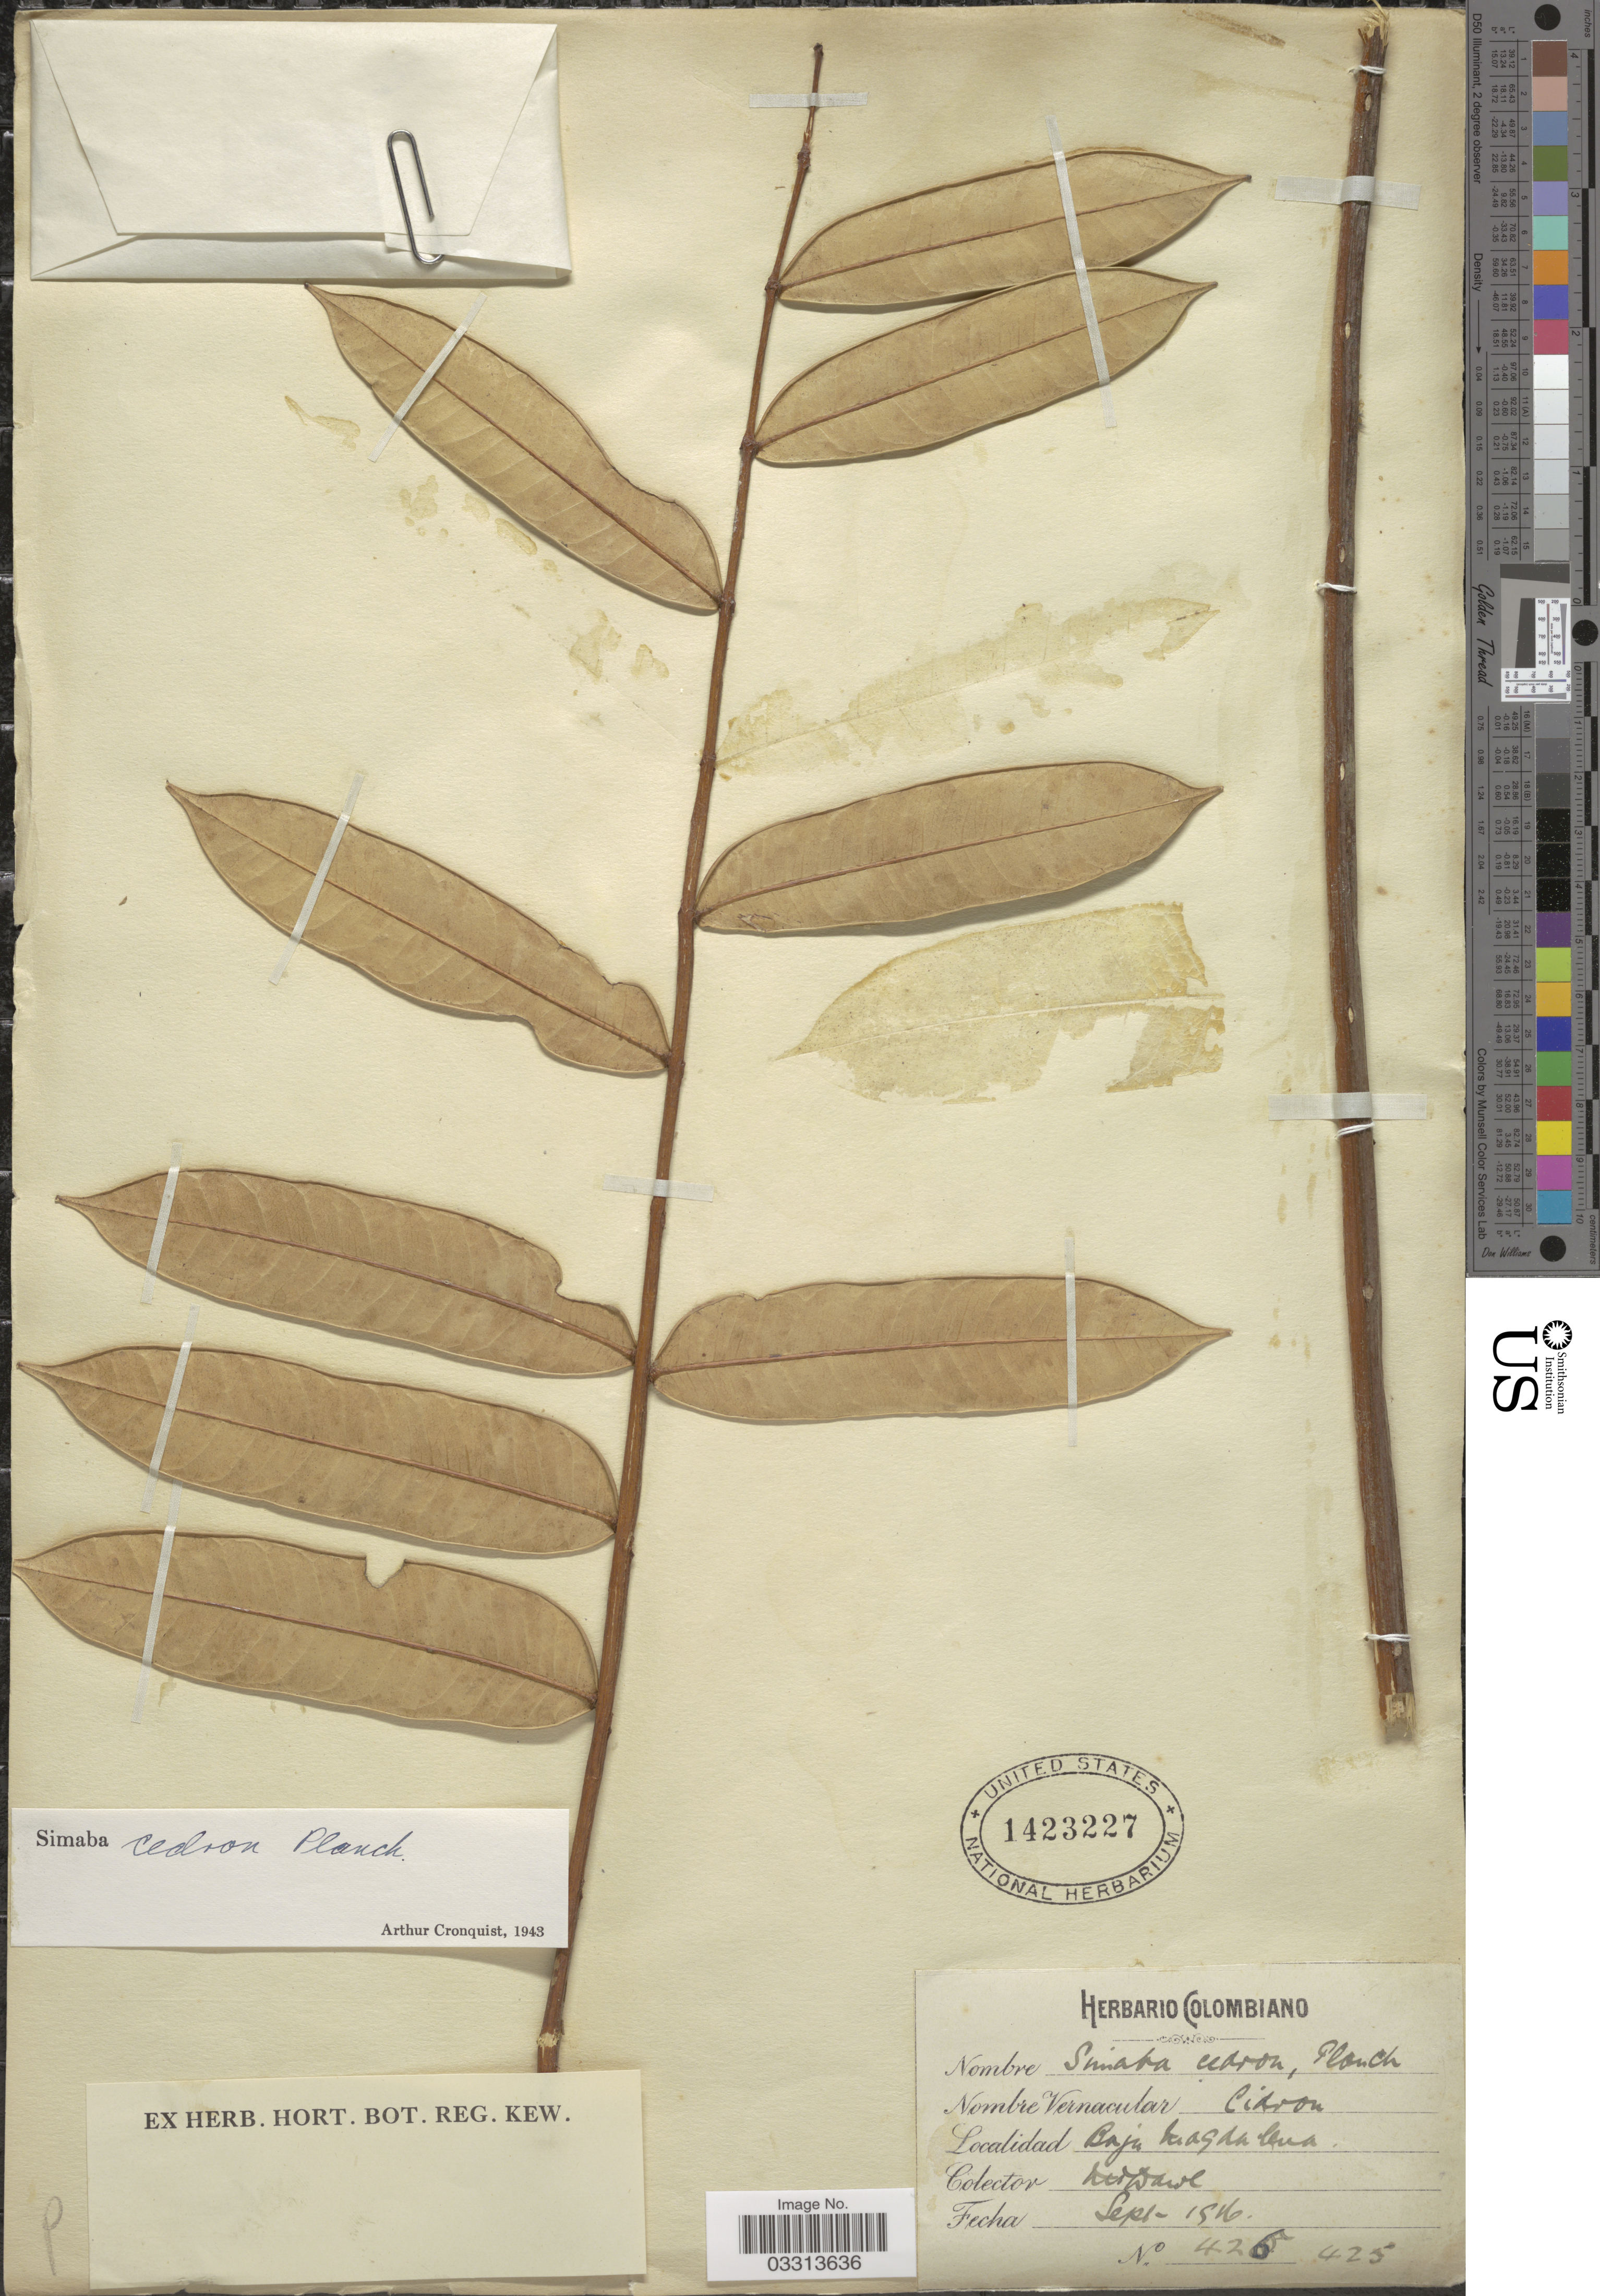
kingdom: Plantae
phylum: Tracheophyta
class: Magnoliopsida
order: Sapindales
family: Simaroubaceae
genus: Homalolepis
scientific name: Homalolepis cedron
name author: (Planch.) Devecchi & Pirani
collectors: M. T. Dawe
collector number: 425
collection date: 1916-09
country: Colombia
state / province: Magdalena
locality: Baja Magdalena.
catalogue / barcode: US 1423227